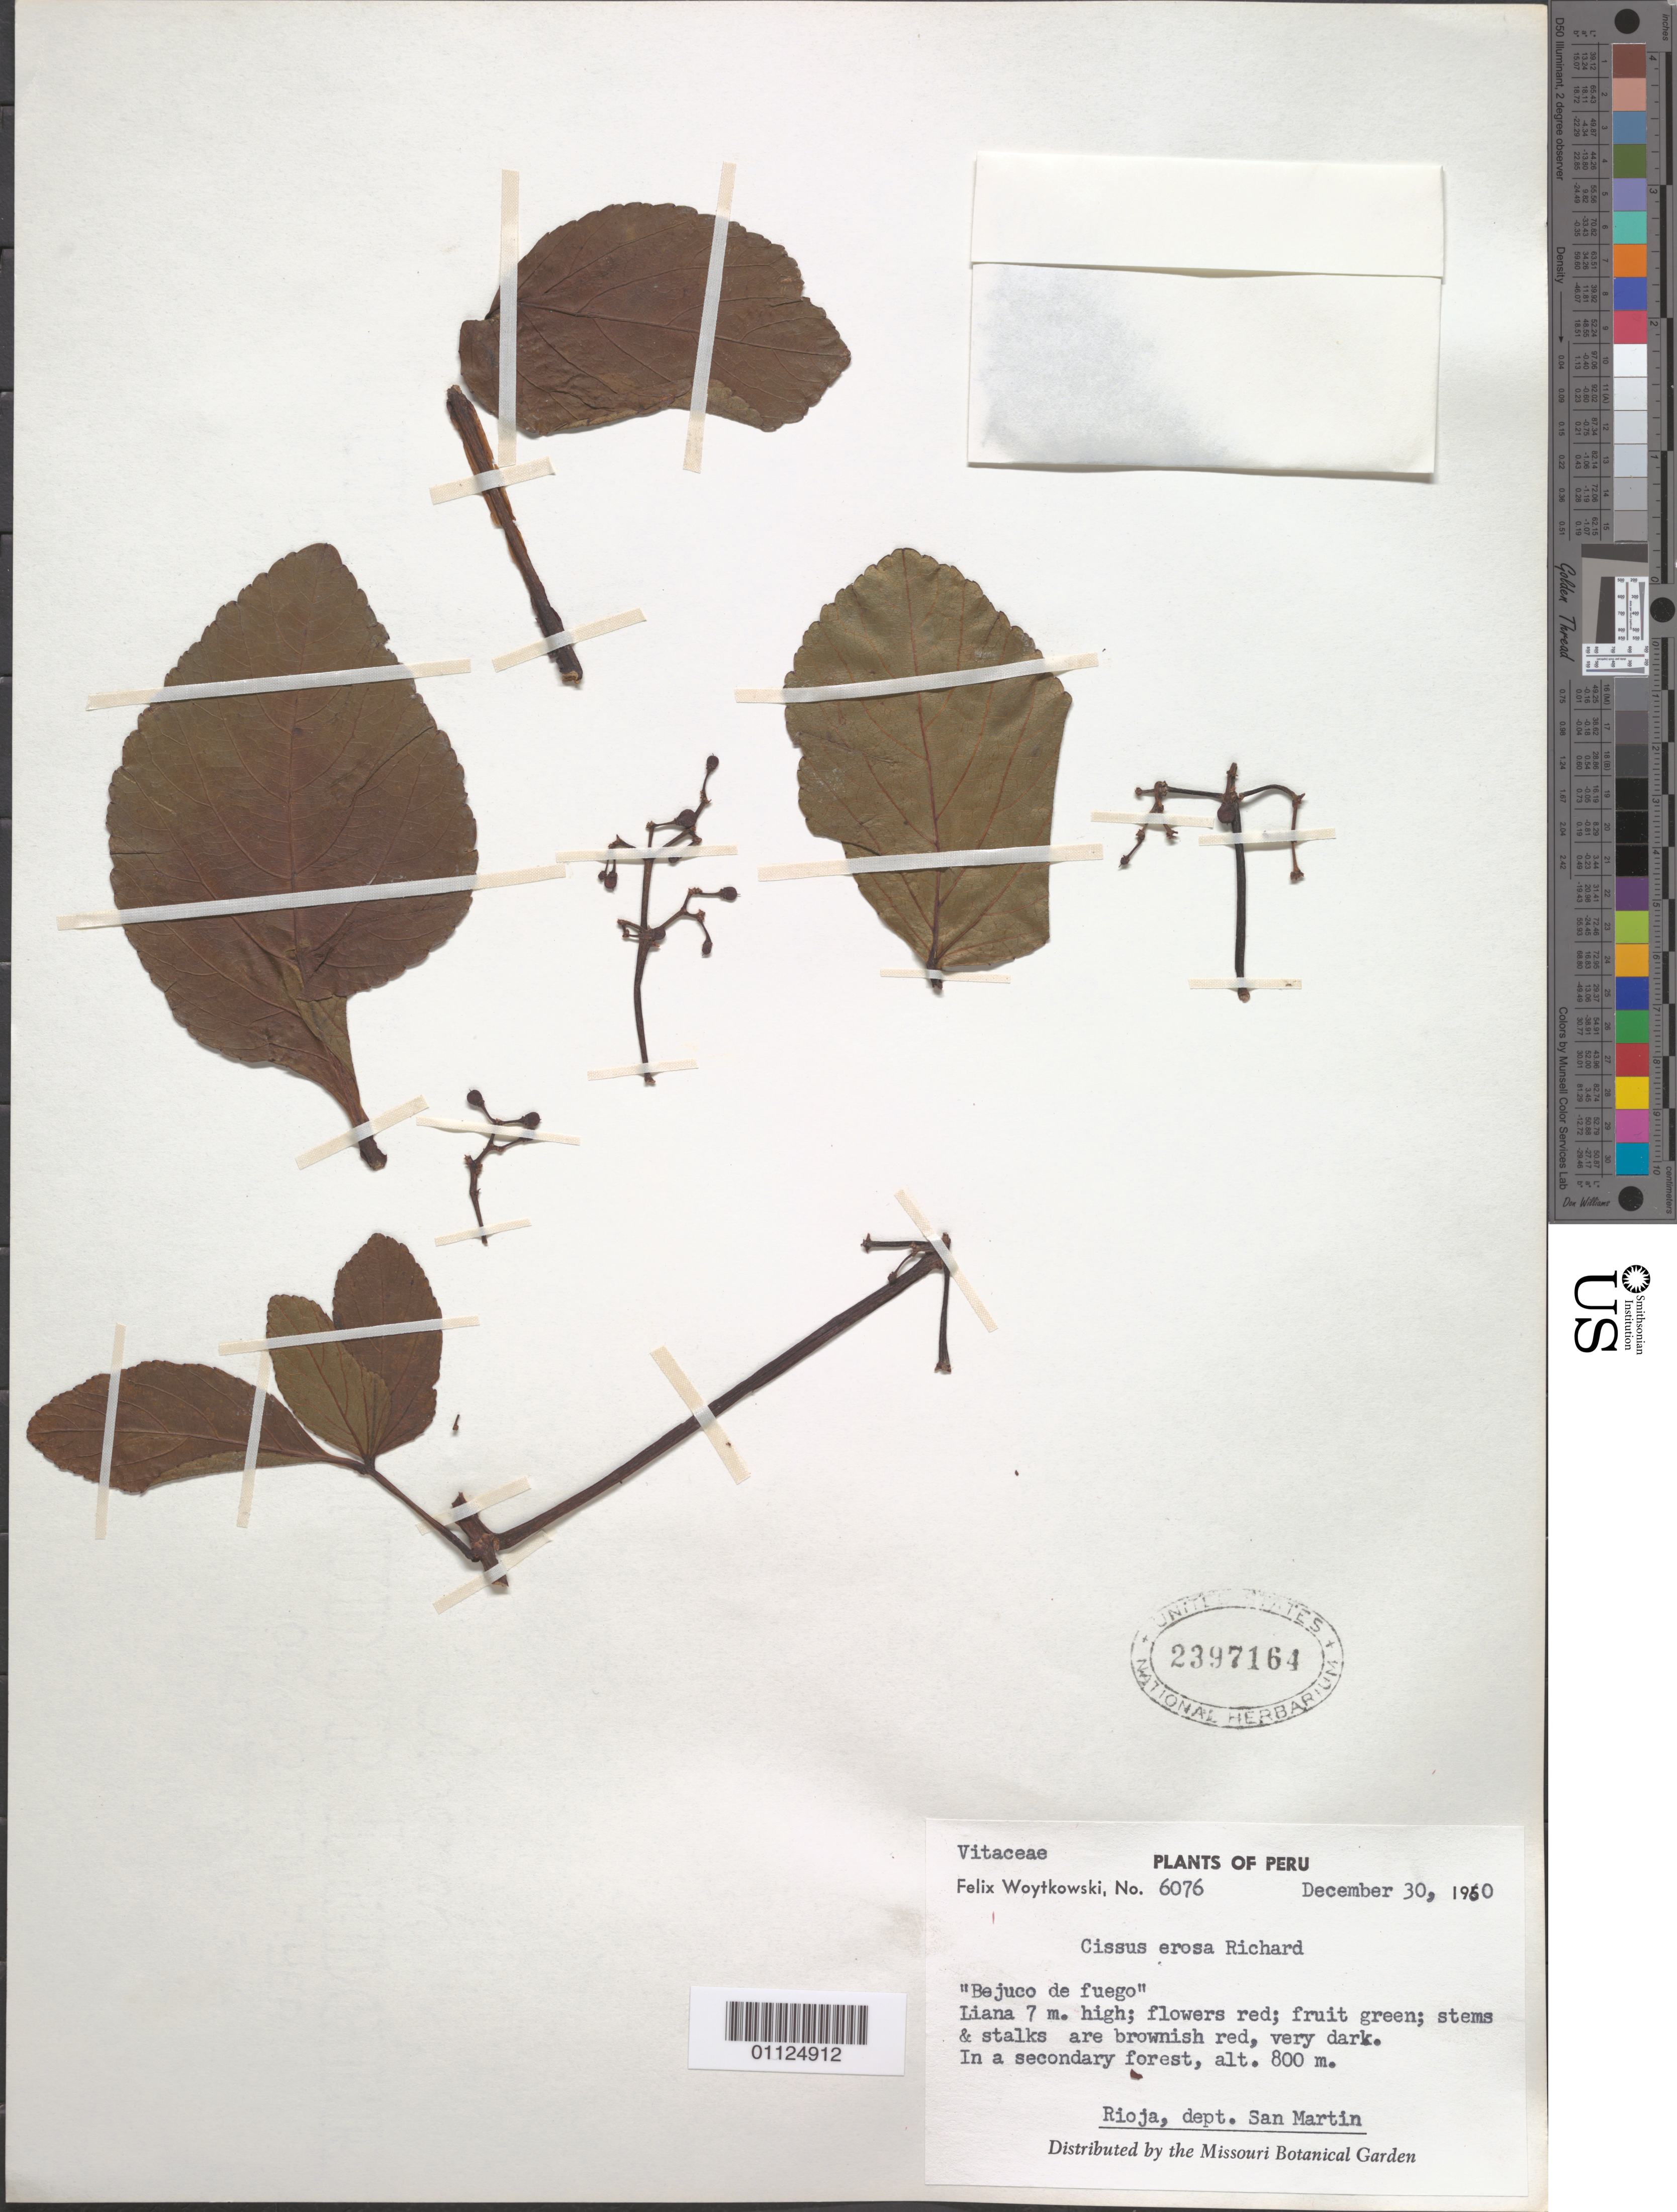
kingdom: Plantae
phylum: Tracheophyta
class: Magnoliopsida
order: Vitales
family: Vitaceae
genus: Cissus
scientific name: Cissus erosa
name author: Rich.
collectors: F. Woytkowski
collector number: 6076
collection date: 1960-12-30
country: Peru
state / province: San Martín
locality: Rioja.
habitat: In a secondary forest, liana.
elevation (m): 800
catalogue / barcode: US 2397164